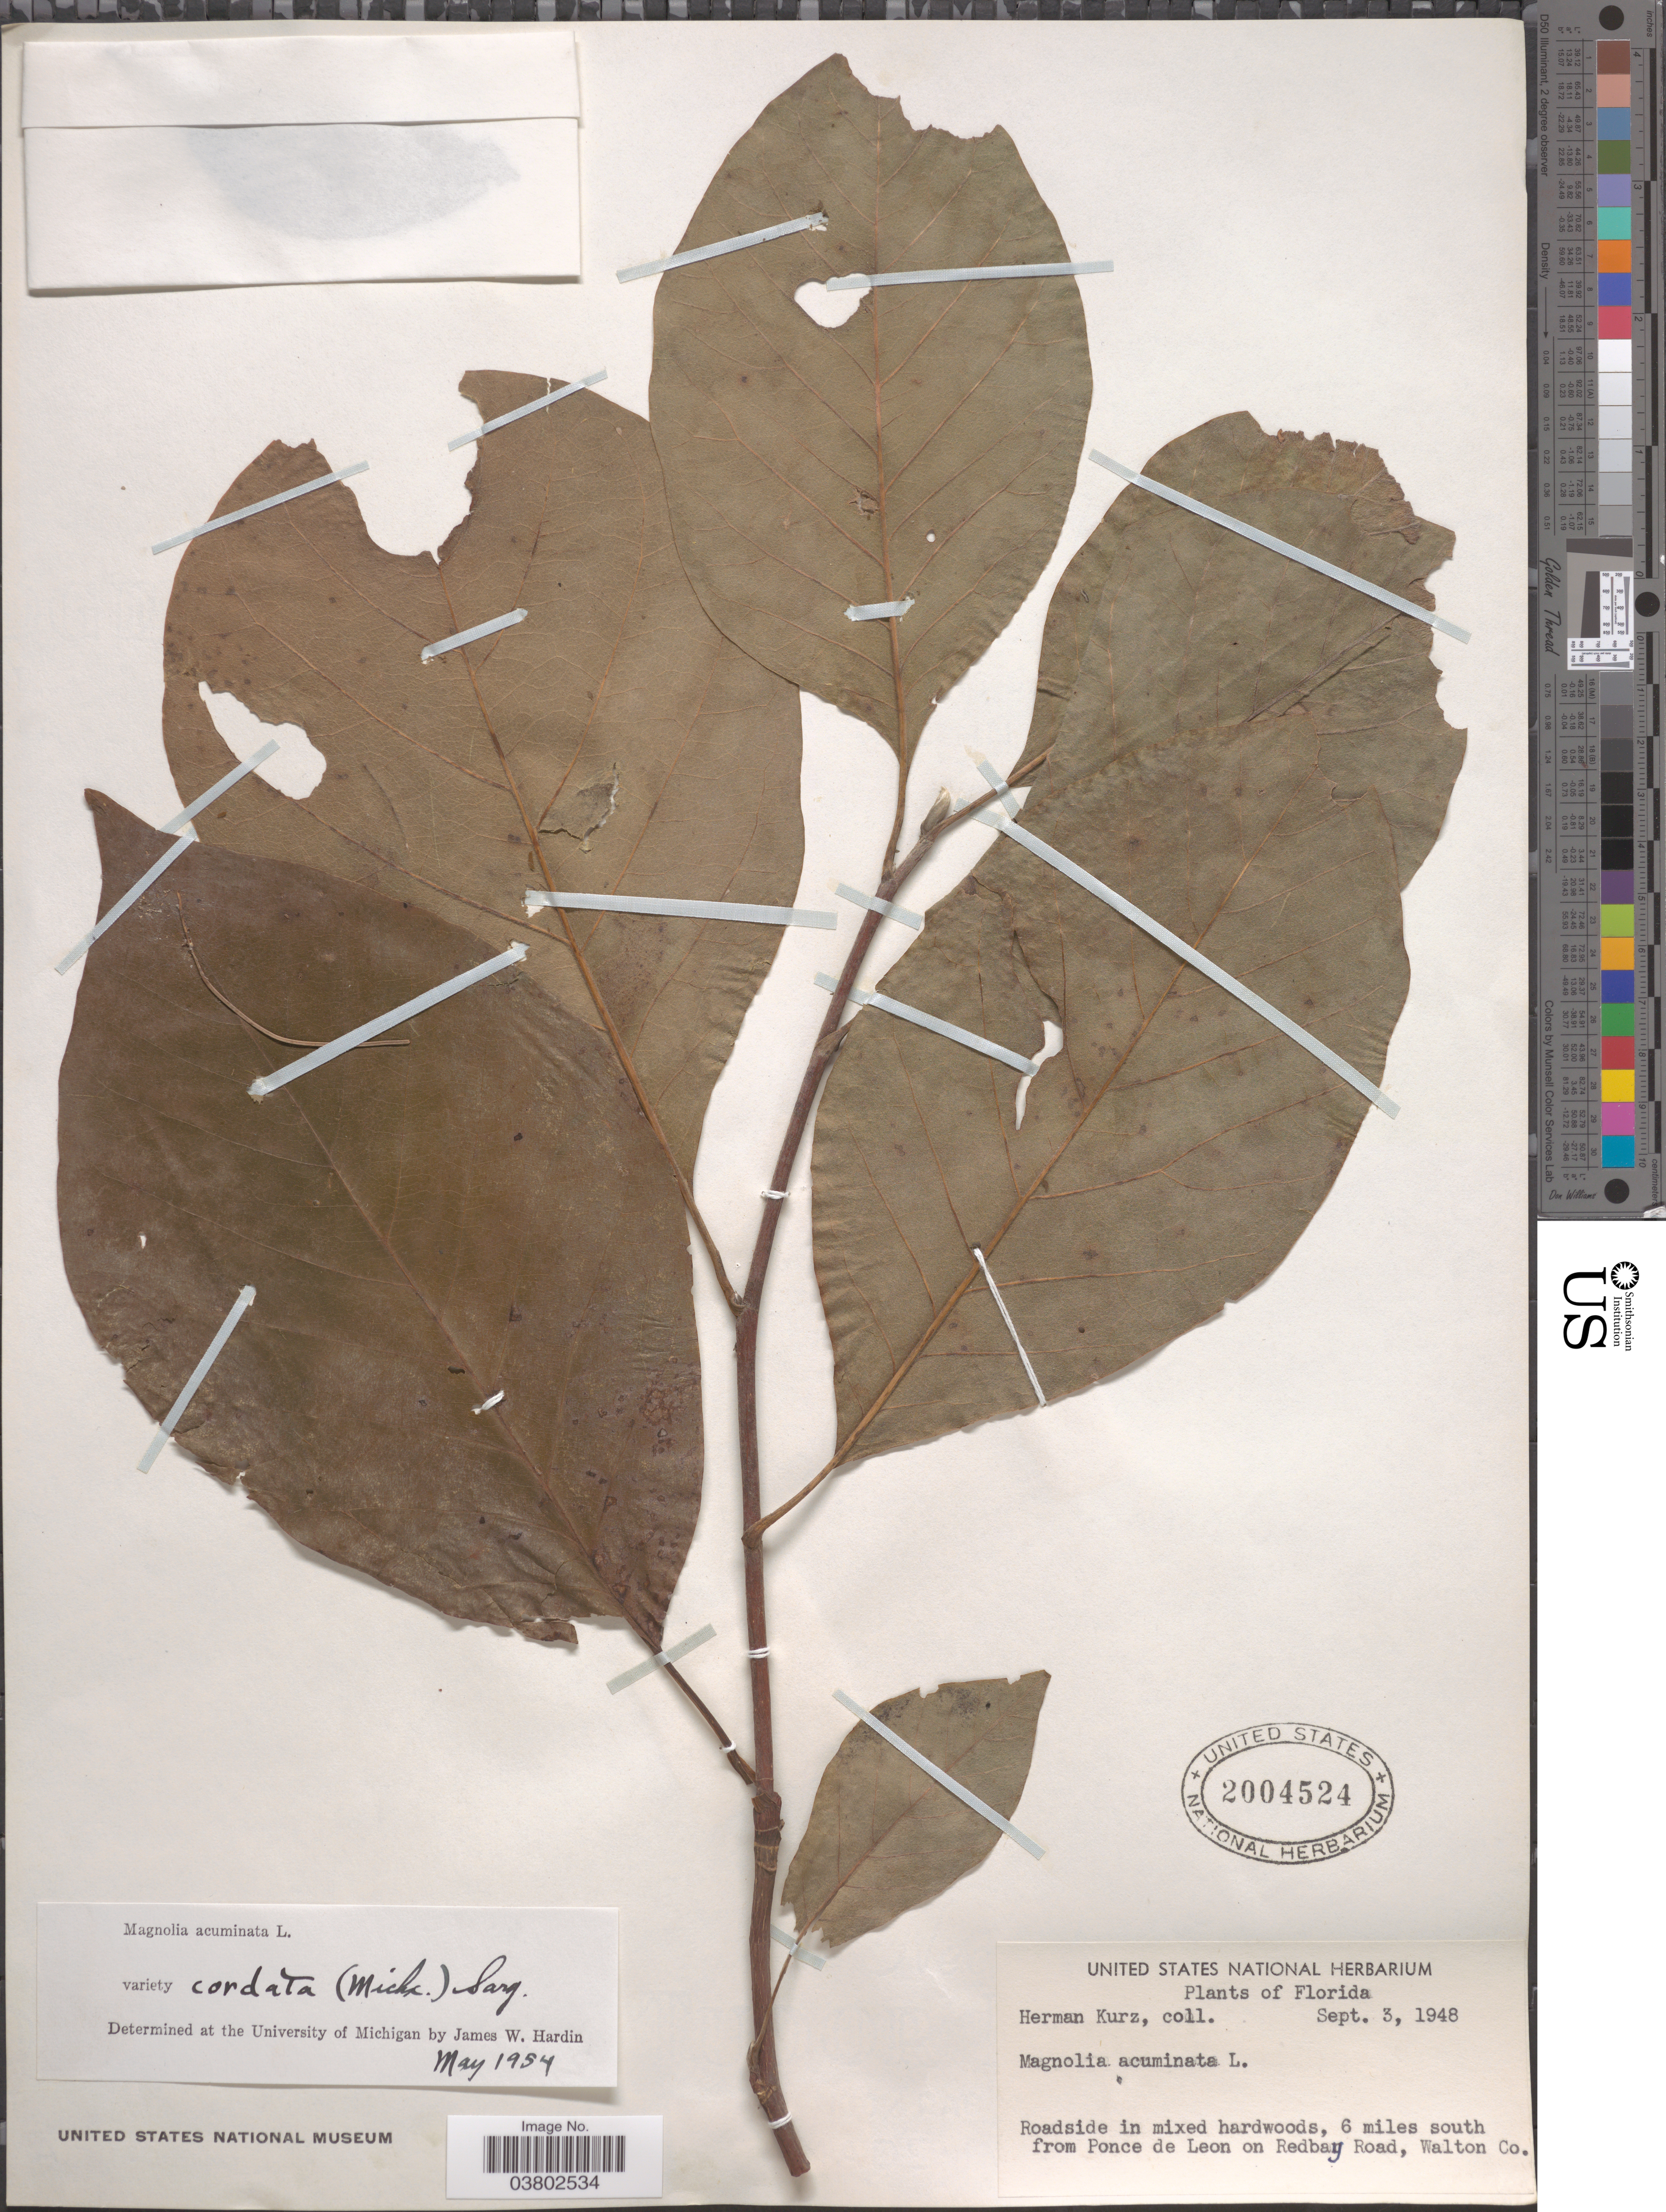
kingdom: Plantae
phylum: Tracheophyta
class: Magnoliopsida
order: Magnoliales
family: Magnoliaceae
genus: Magnolia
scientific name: Magnolia cordata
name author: Michx.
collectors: H. Kurz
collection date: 1948-09-03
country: United States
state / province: Florida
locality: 6 miles south from Ponce de Leon on Redbay Road, Walton Co.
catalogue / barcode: US 2004524